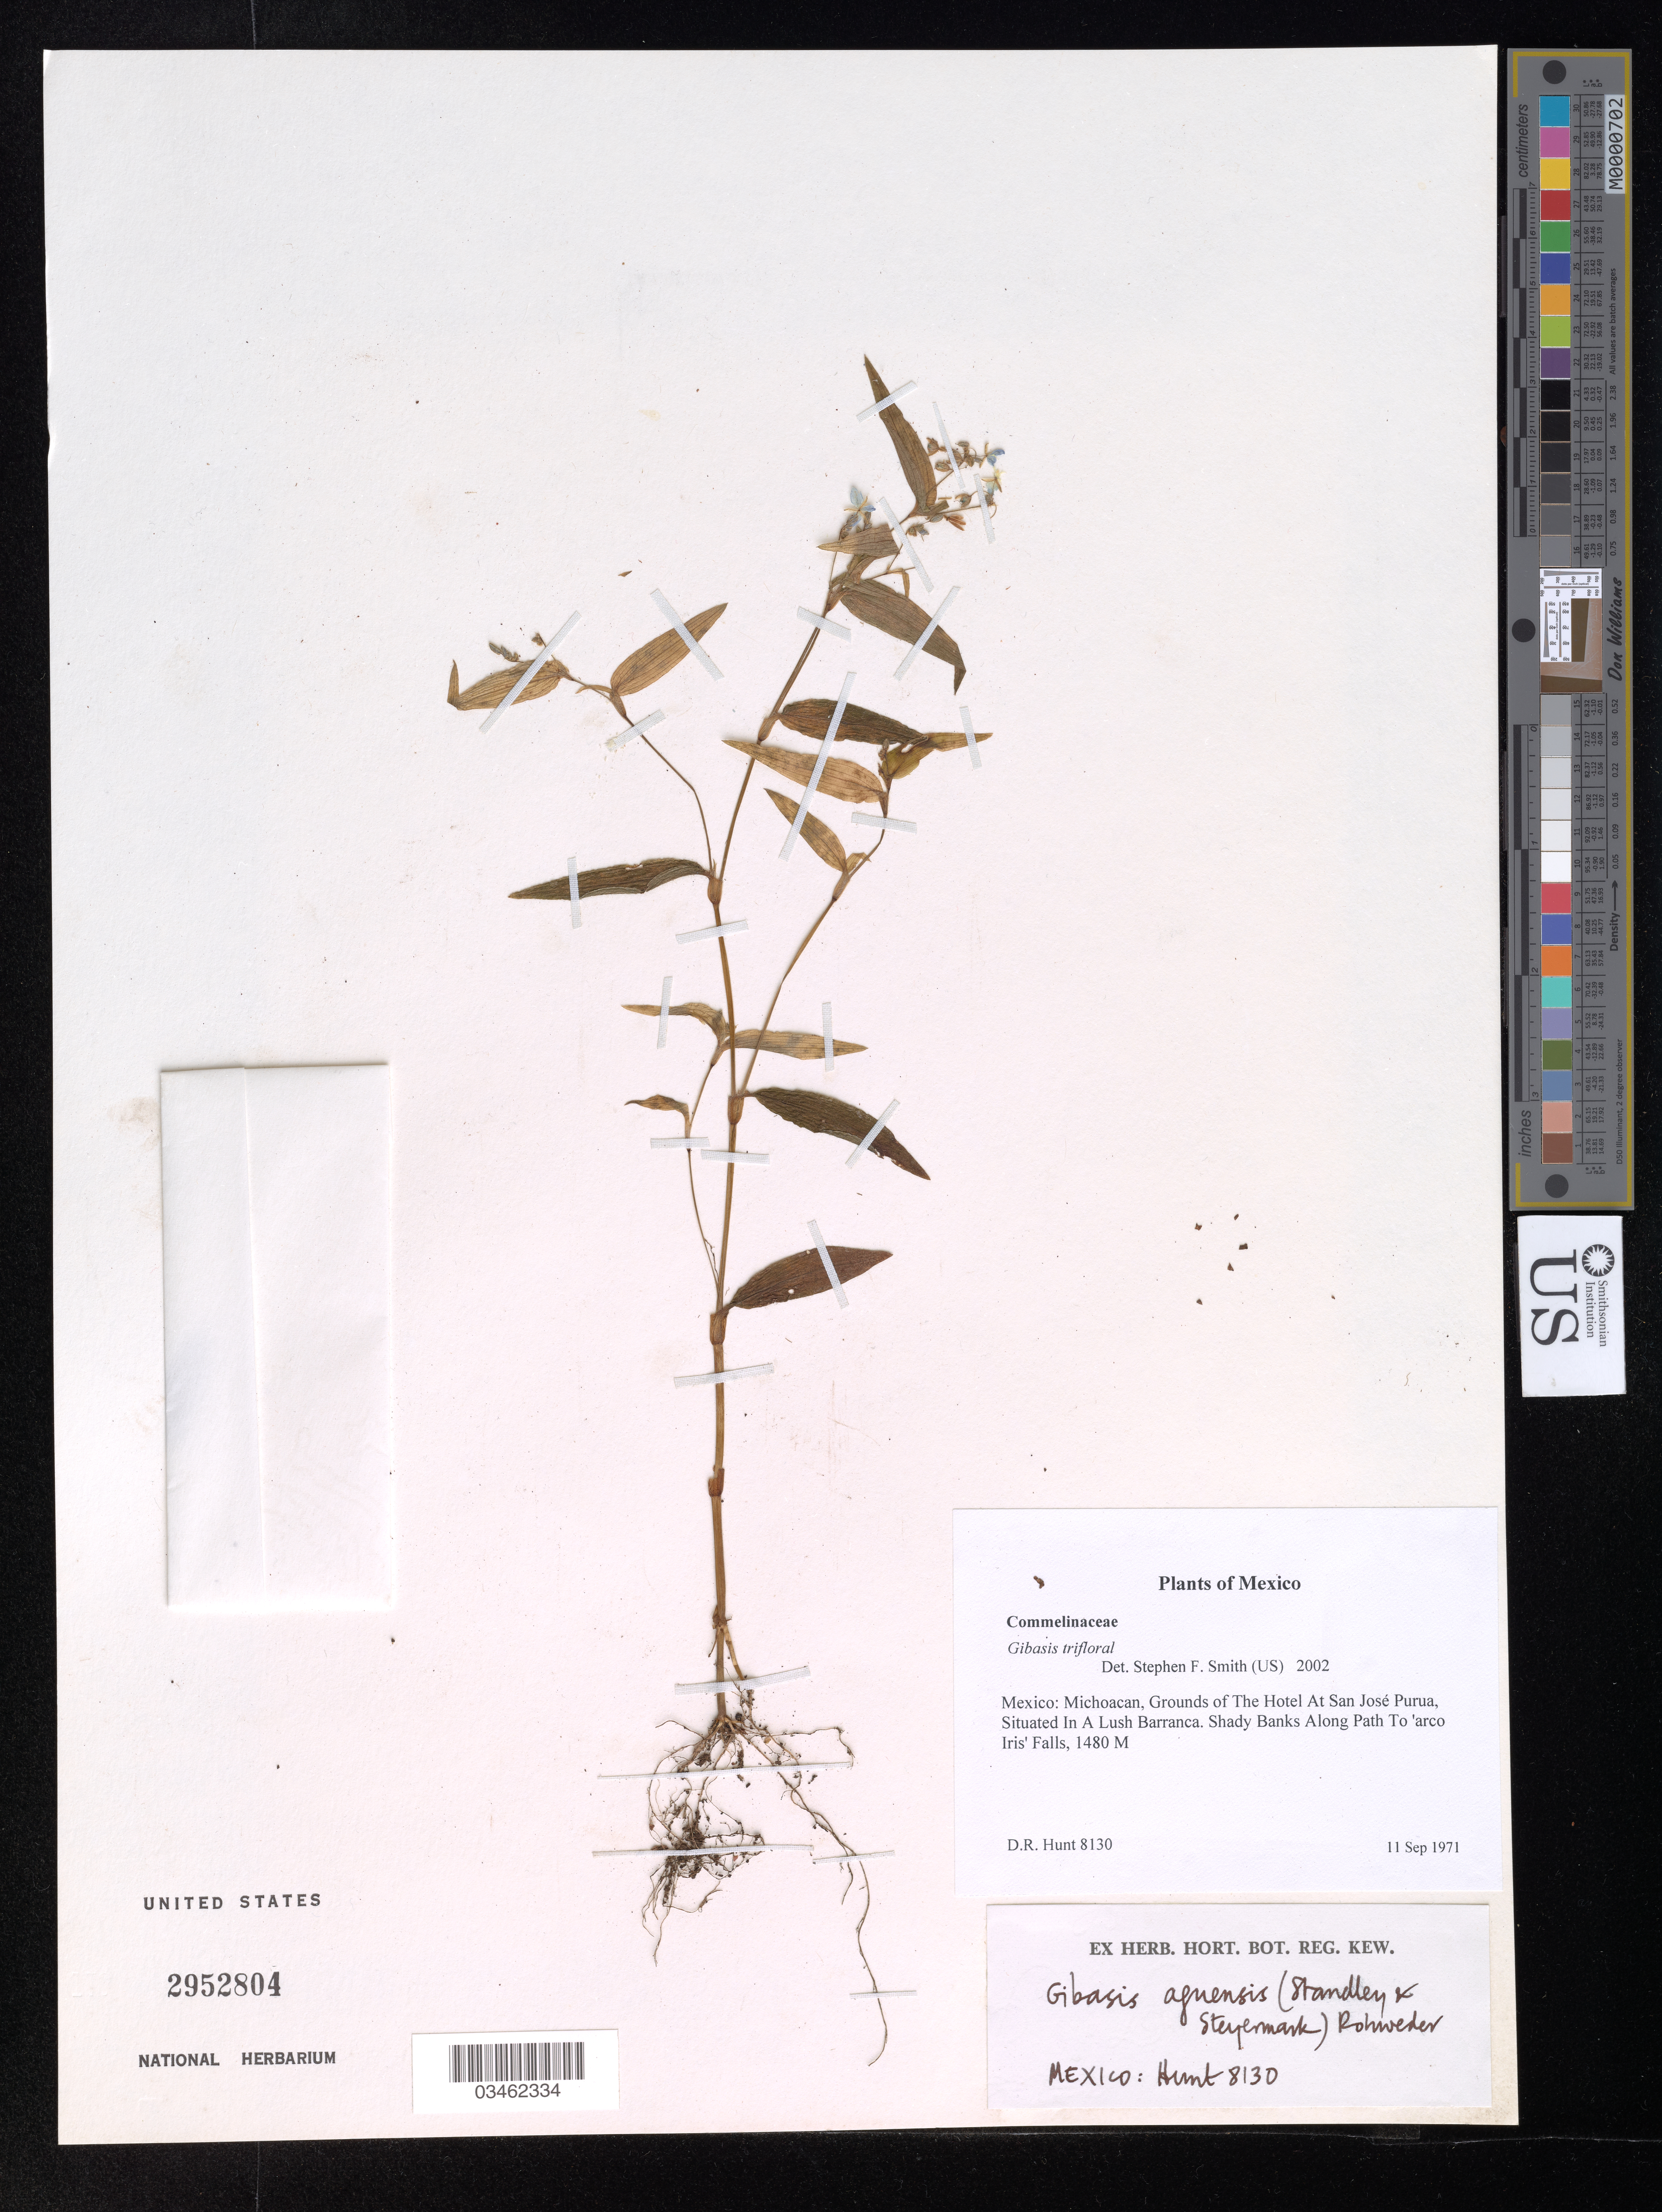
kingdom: Plantae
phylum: Tracheophyta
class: Liliopsida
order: Commelinales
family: Commelinaceae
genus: Gibasis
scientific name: Gibasis triflora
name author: (M. Martens & Galeotti) D.R. Hunt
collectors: D. Hunt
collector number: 8130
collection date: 1971-09-11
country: Mexico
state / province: Michoacán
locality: Grounds of The Hotel At San José Purua, Situated In A Lush Barranca, Shady Banks Along Path to 'arco Iris' Falls.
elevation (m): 1480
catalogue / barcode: US 2952804